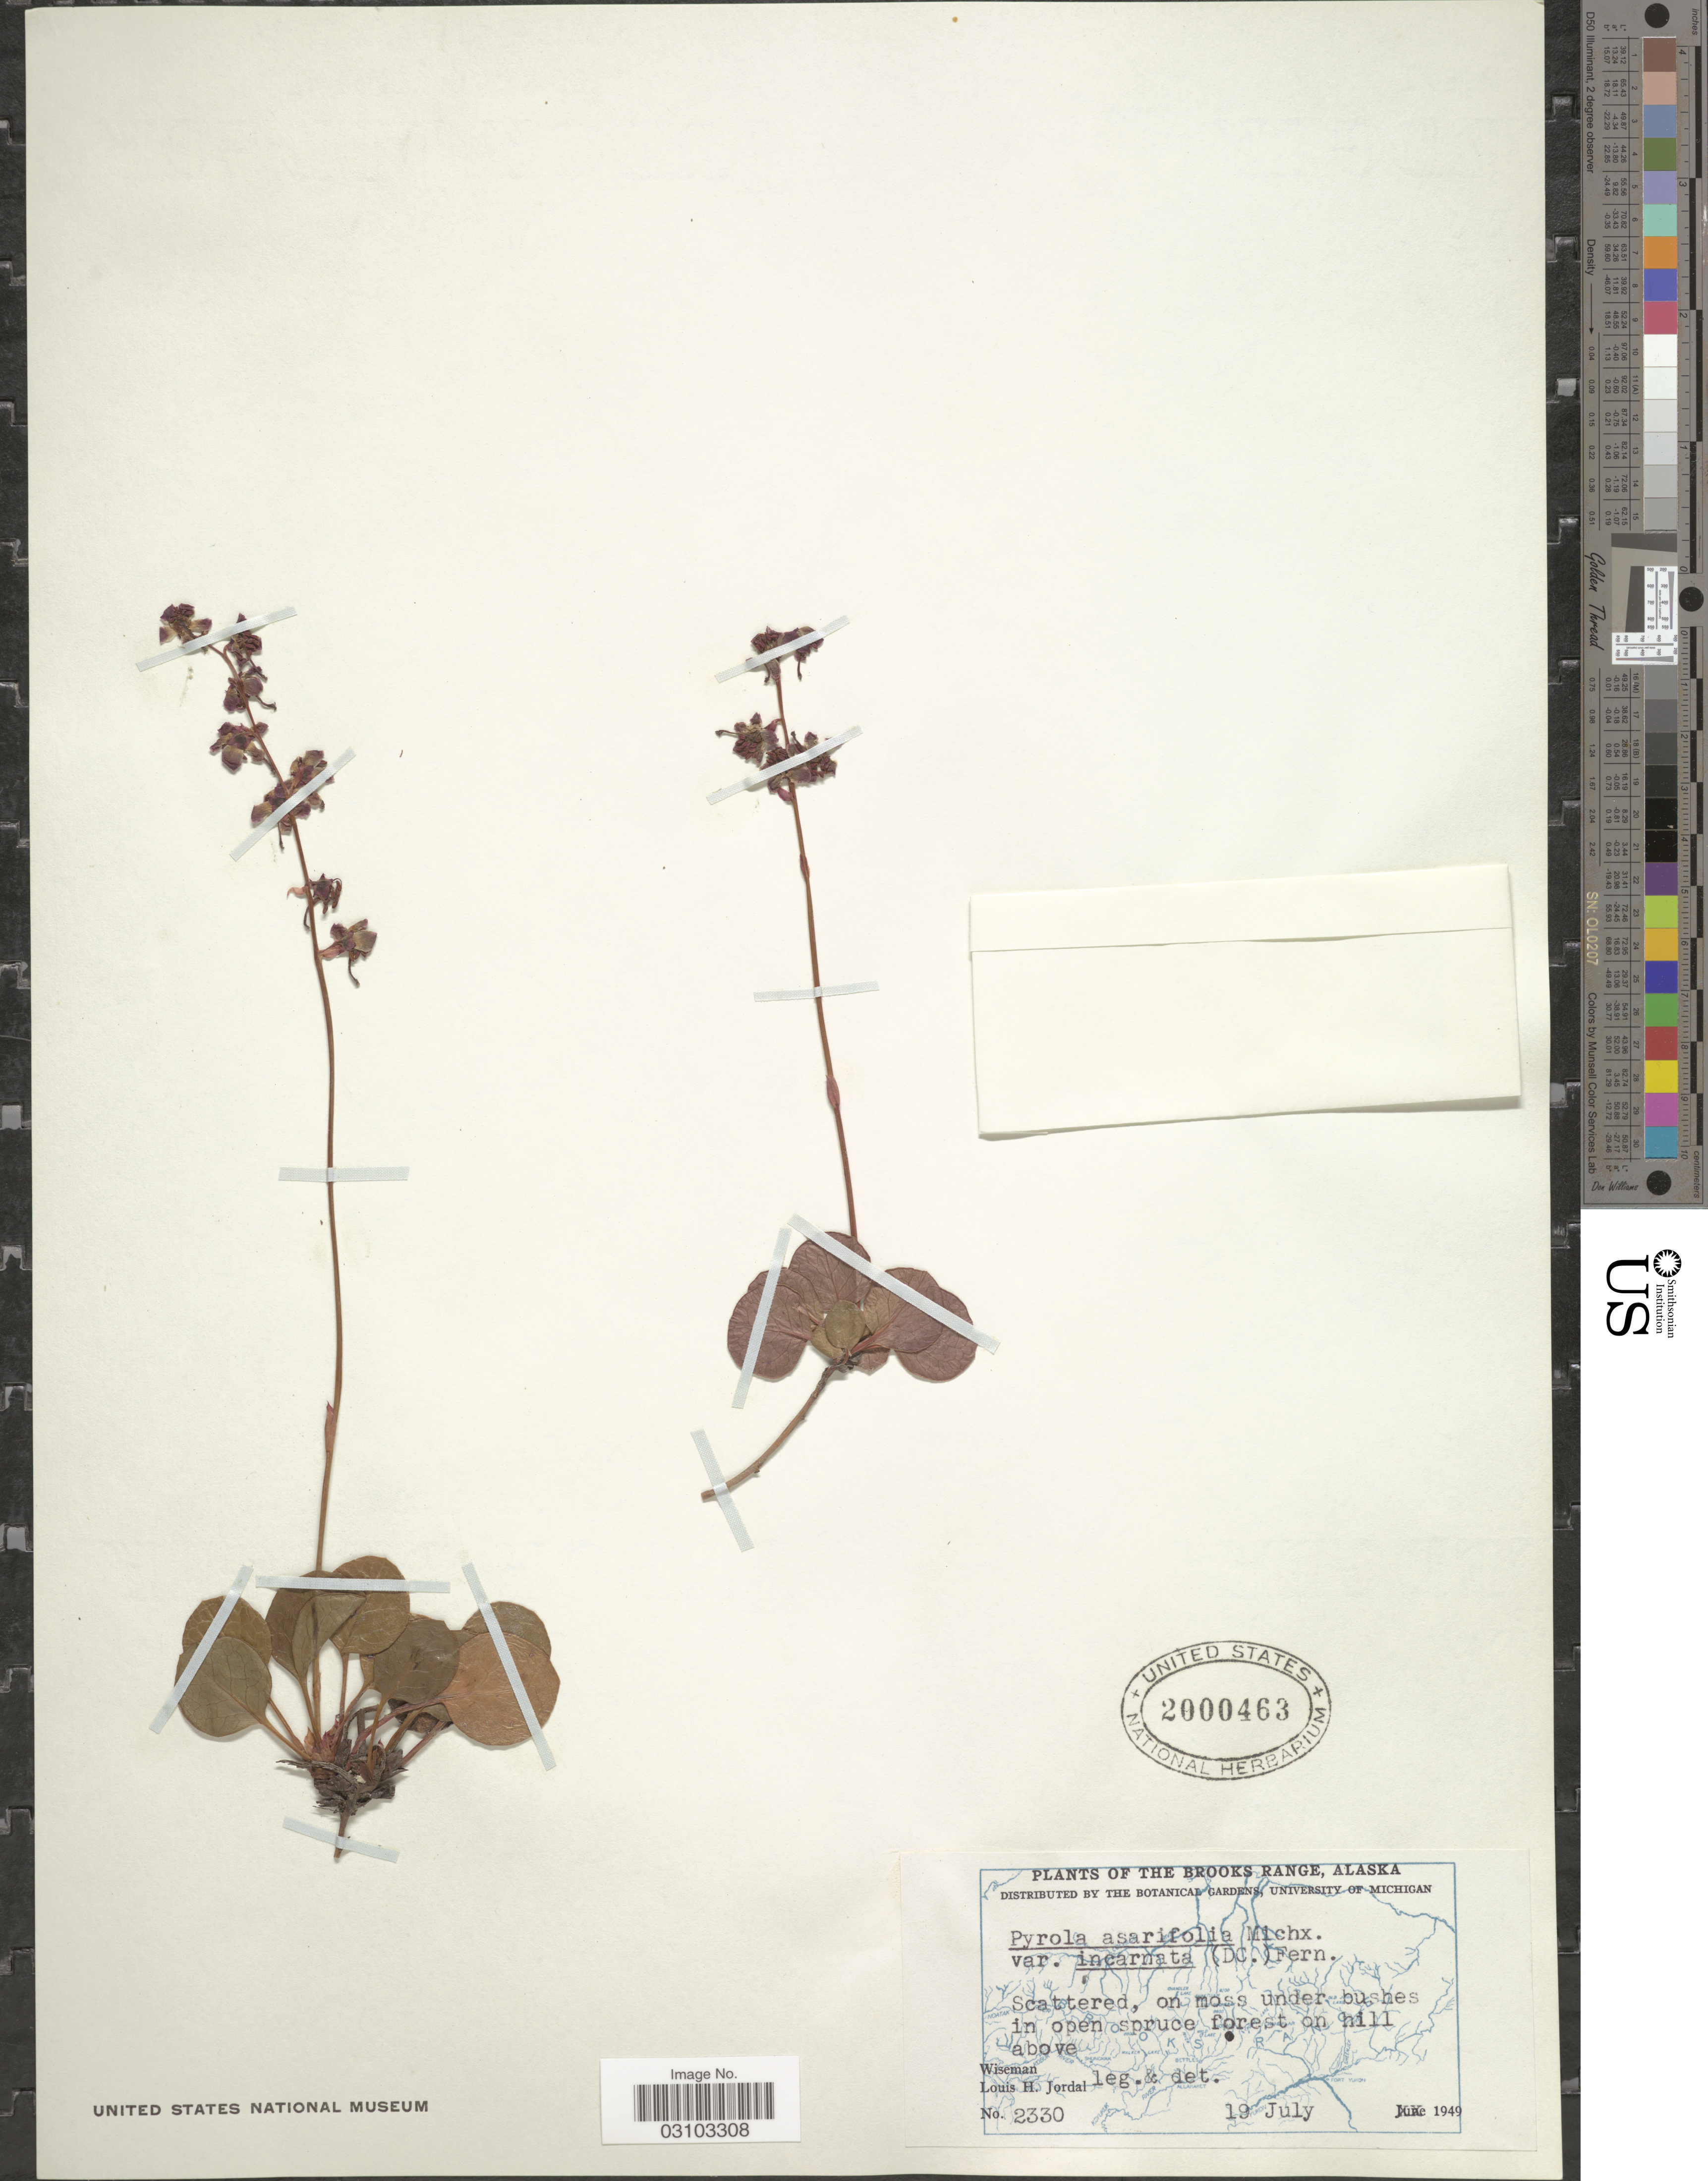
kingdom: Plantae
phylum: Tracheophyta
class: Magnoliopsida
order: Ericales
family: Ericaceae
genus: Pyrola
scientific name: Pyrola asarifolia subsp. incarnata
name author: (DC.) Haber & Hideki Takah.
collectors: L. Jordal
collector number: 2330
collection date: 1949-07-19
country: United States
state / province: Alaska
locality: The Brooks Range, Scattered, on moss under bushes in open spruce forest on hill above Wiseman.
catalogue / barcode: US 2000463